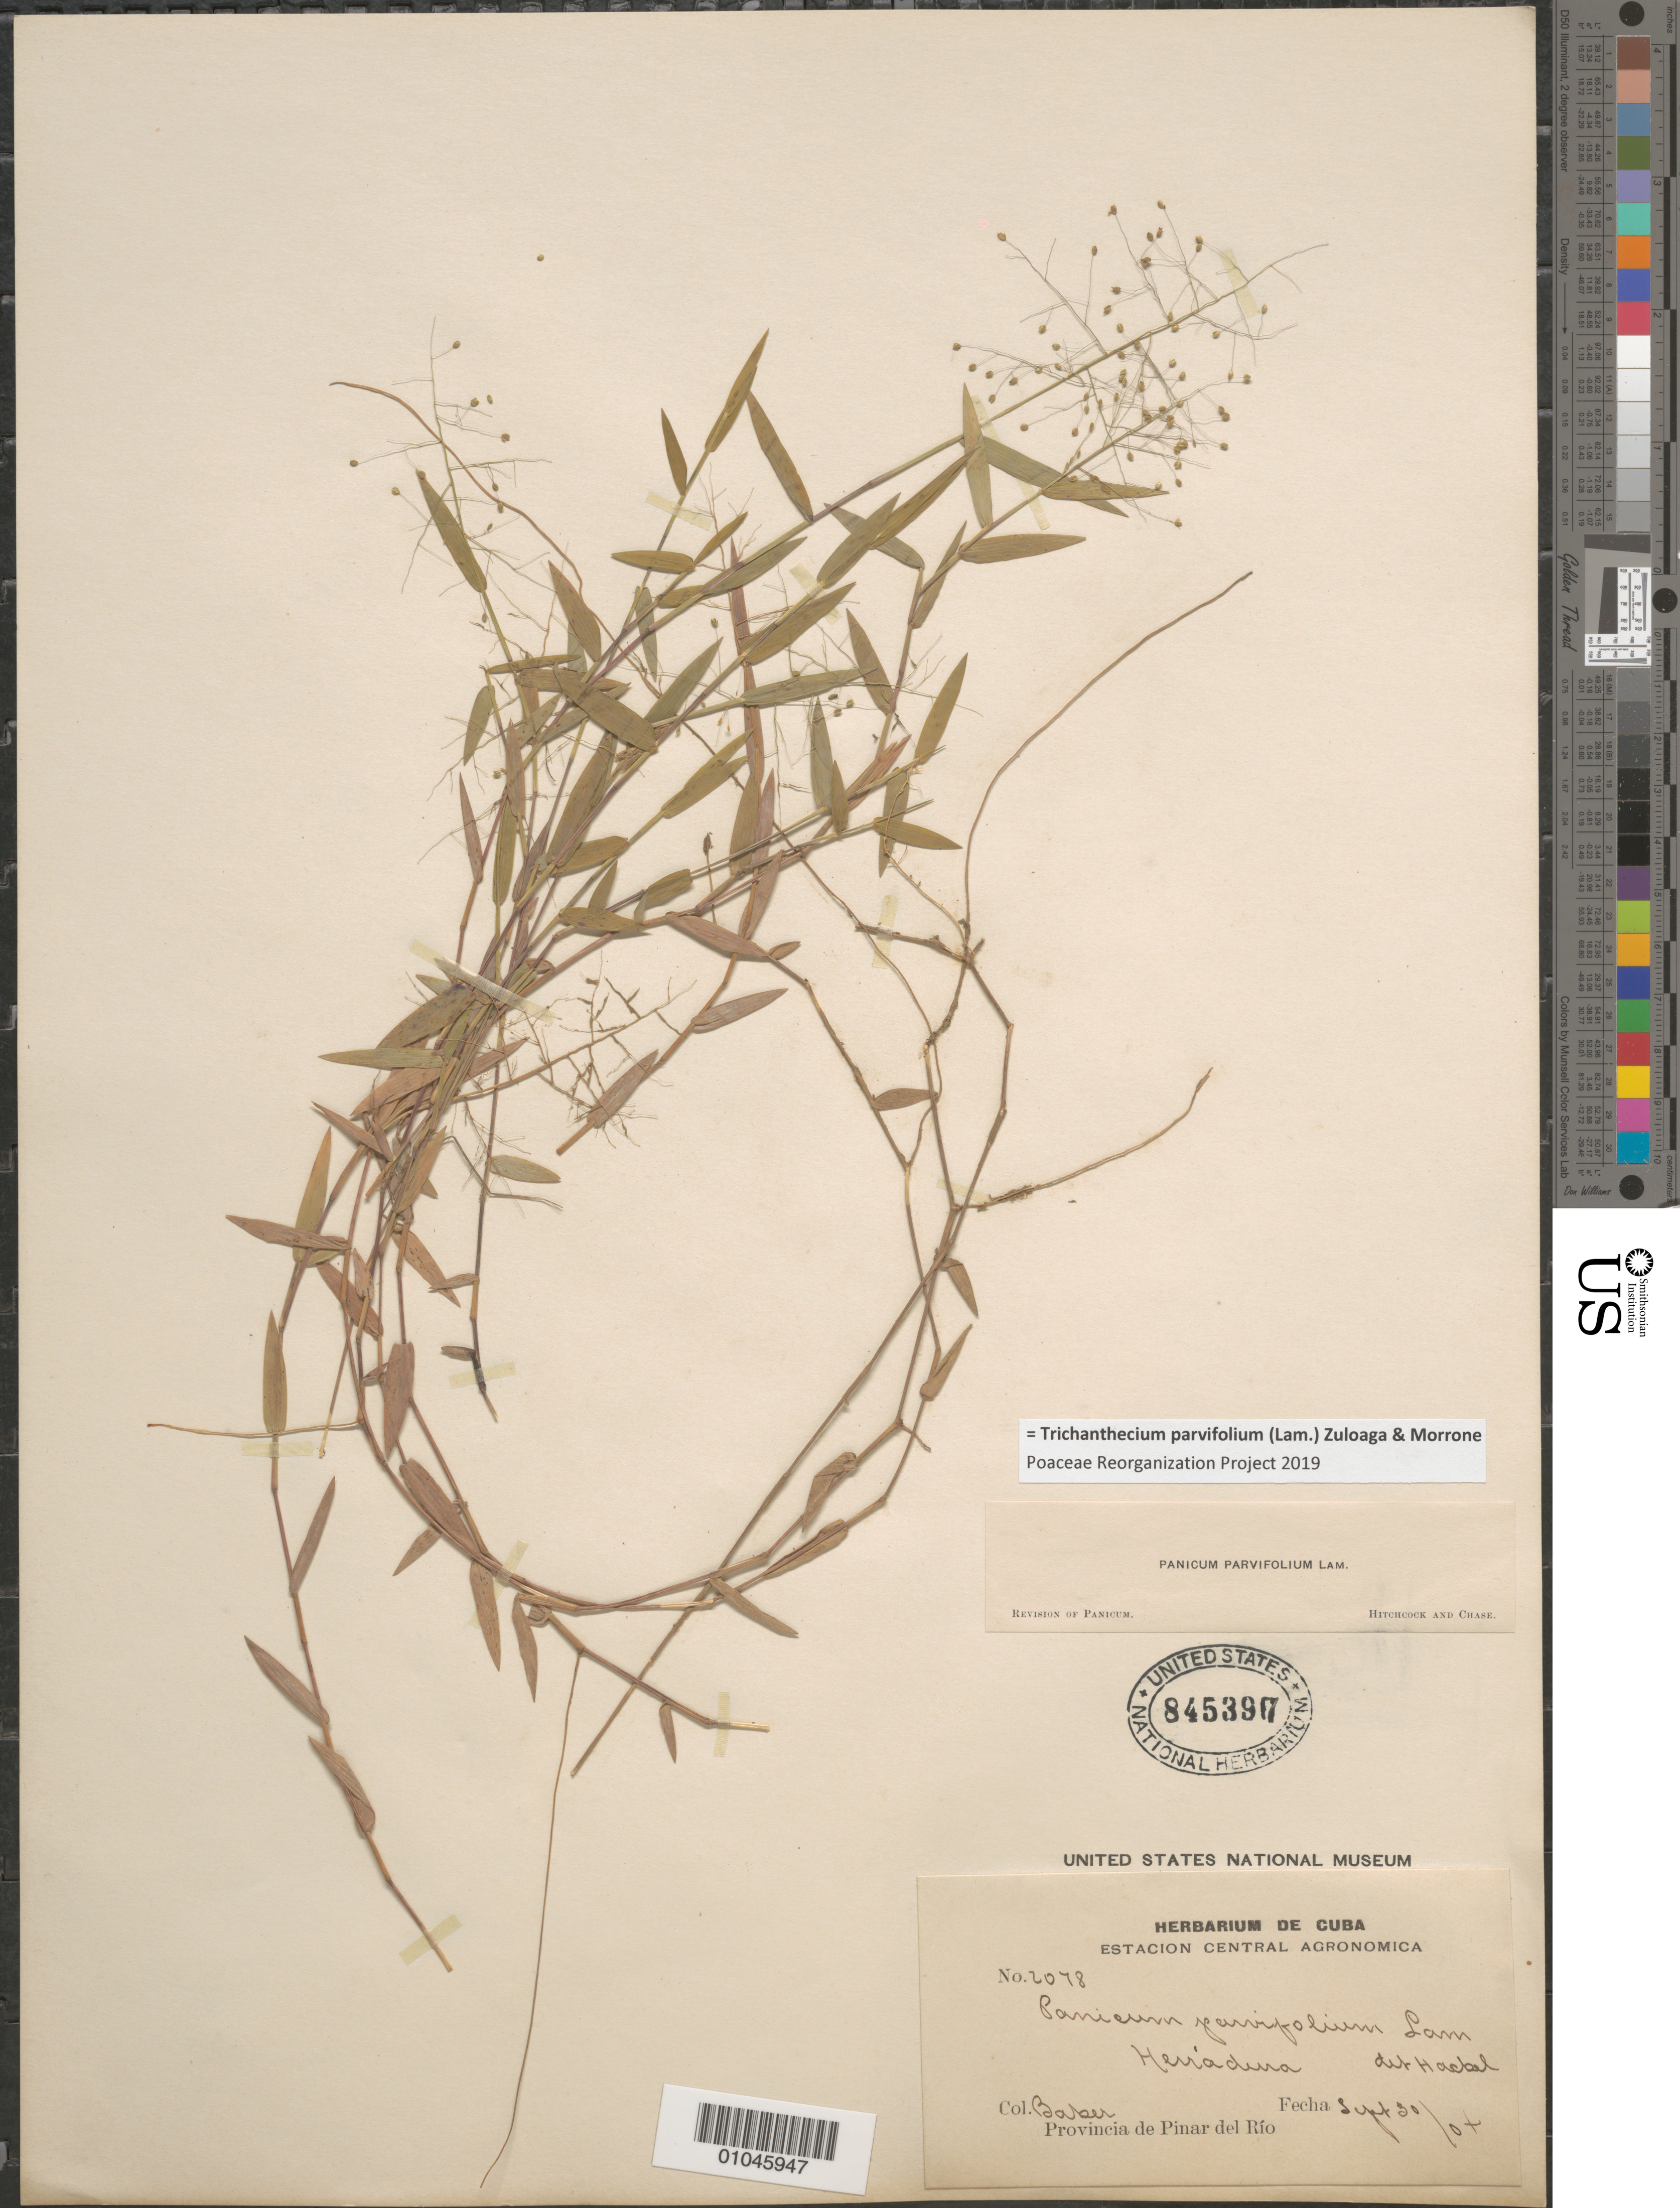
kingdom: Plantae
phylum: Tracheophyta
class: Liliopsida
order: Poales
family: Poaceae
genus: Panicum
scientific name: Panicum parvifolium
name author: Lam.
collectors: C. F. Baker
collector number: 2078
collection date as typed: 20 Sep 1904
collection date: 1904-09-20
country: Cuba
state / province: Pinar del Río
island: Cuba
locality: Herradura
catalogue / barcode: US 845390